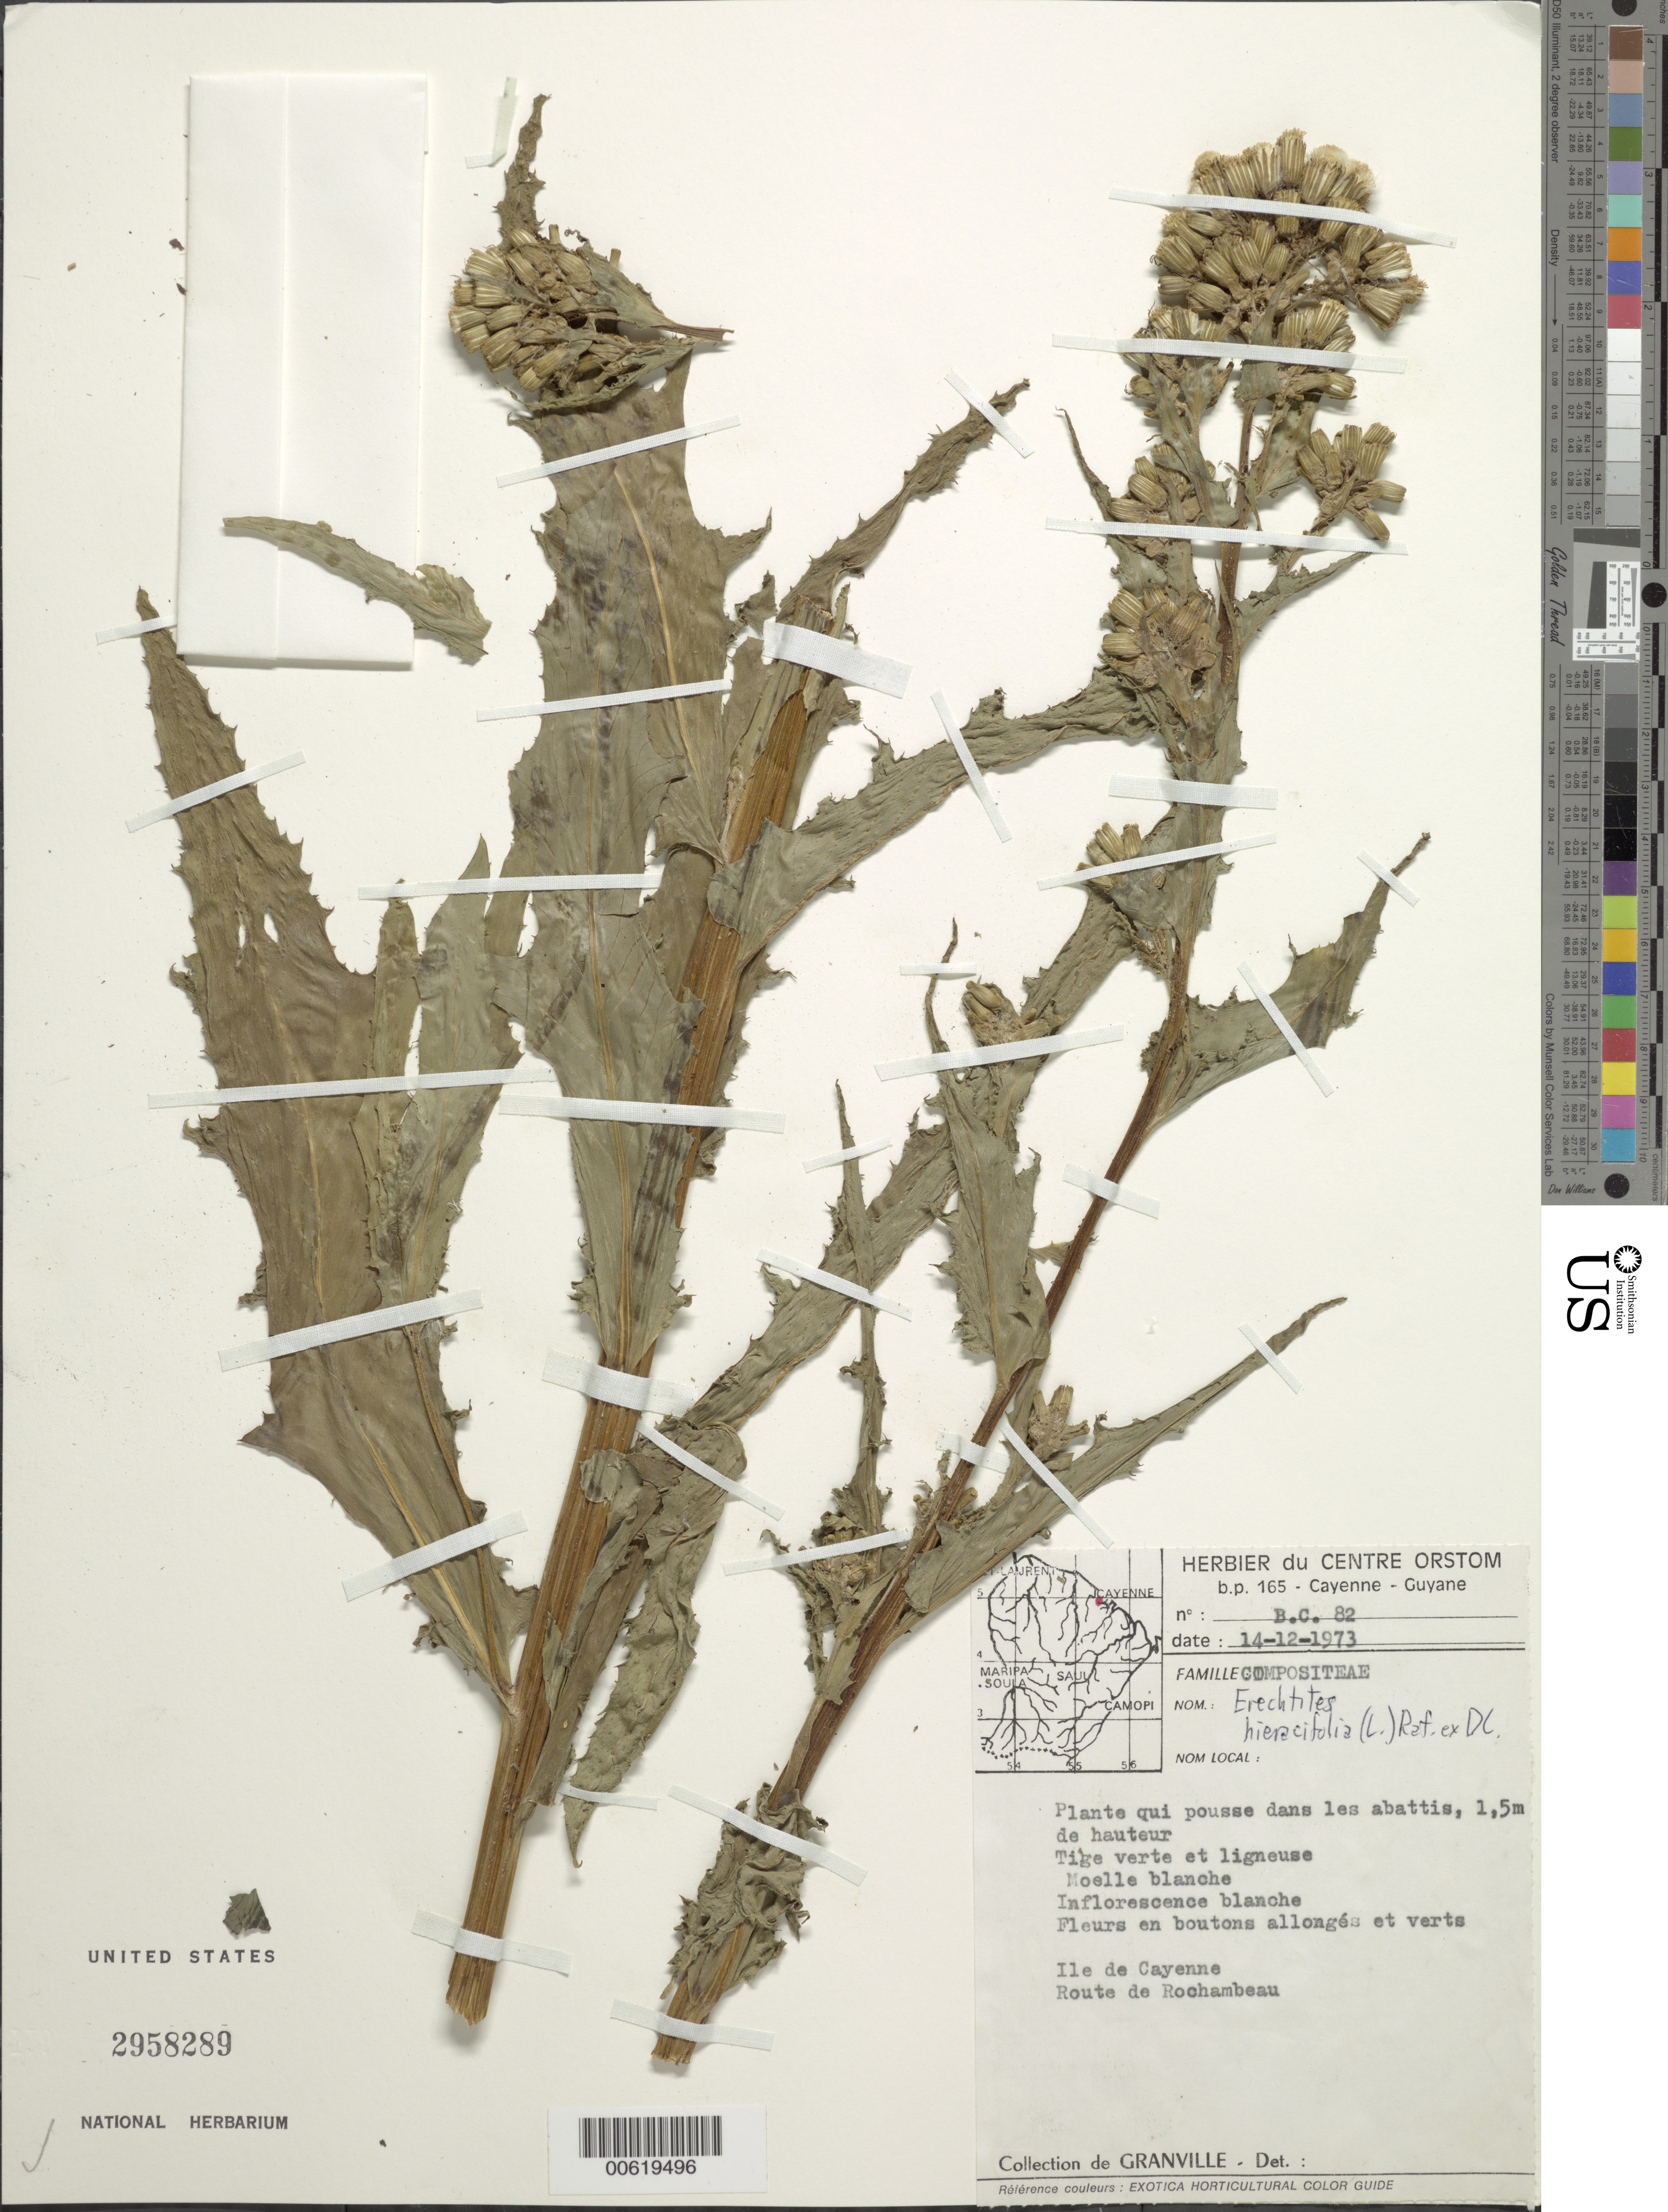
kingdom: Plantae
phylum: Tracheophyta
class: Magnoliopsida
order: Asterales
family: Asteraceae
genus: Erechtites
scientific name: Erechtites hieraciifolius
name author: (L.) Raf. ex DC.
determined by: Funk, Vicki A., (BOT), Smithsonian Institution - National Museum of Natural History (UNITED STATES)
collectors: J.-J. de Granville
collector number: BC 82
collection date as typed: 14-Dec-73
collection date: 1973-12-14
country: French Guiana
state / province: Cayenne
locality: Cayenne, Rochambeau Route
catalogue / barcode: US 2958289